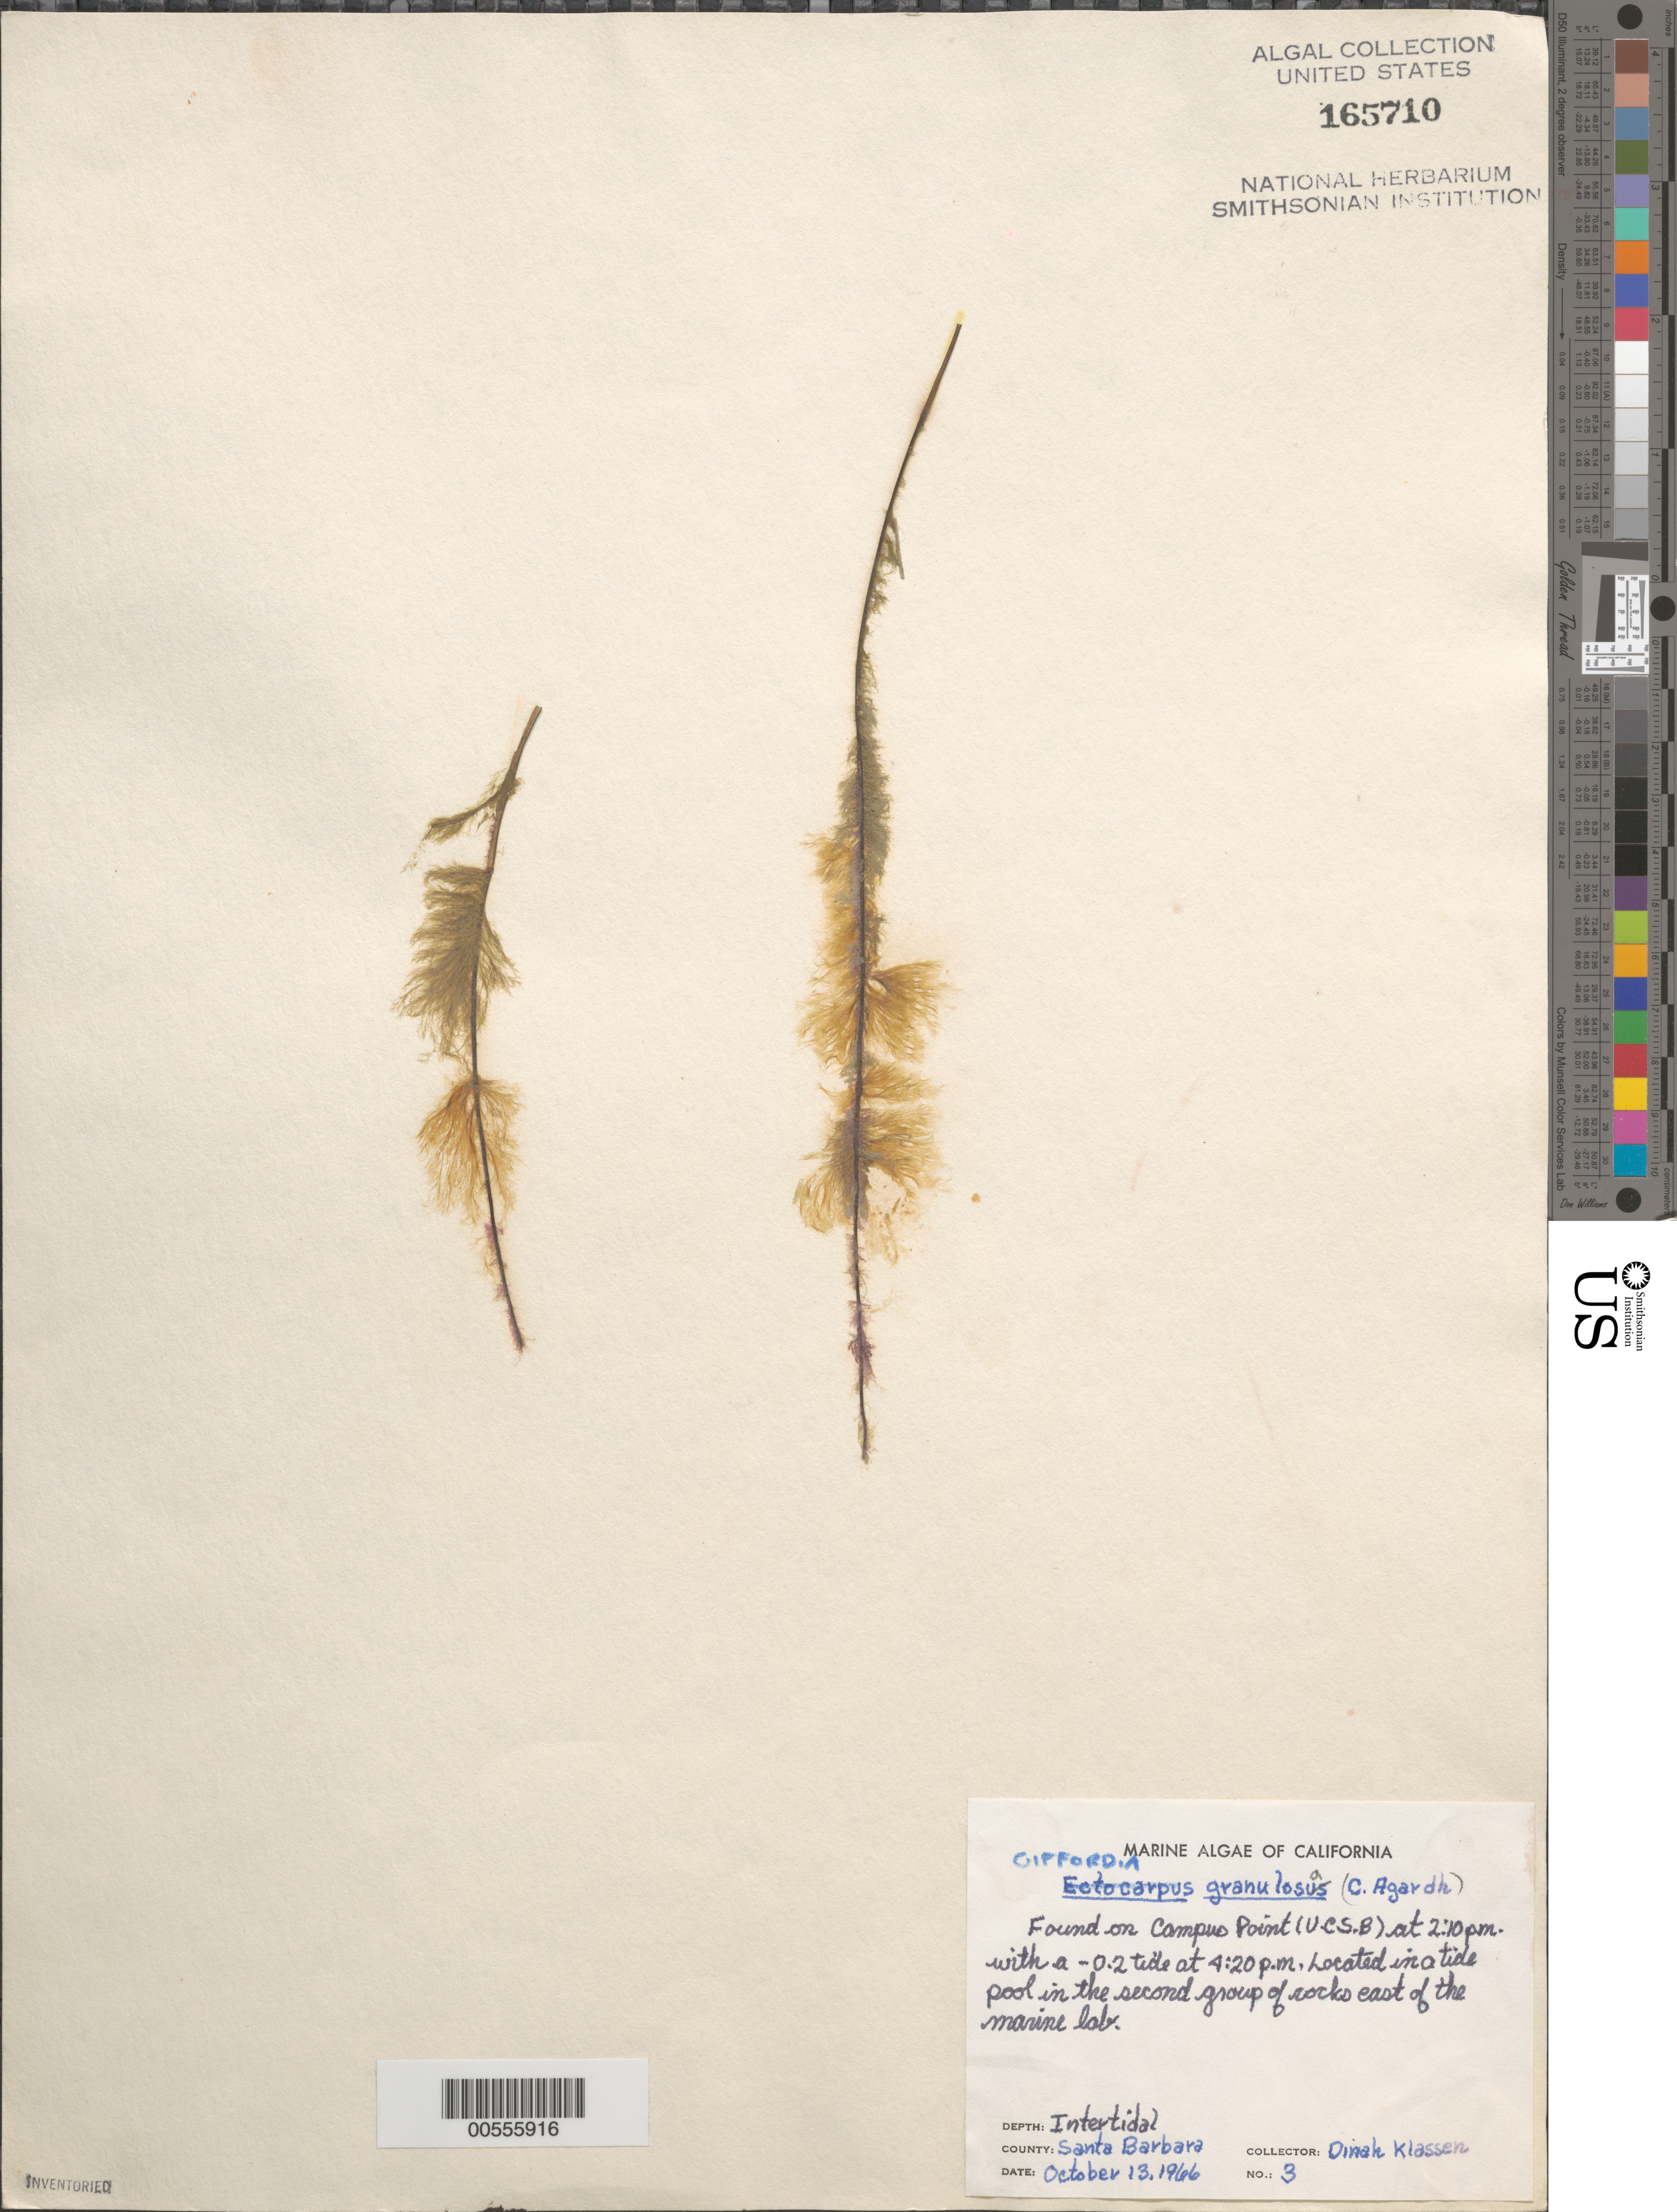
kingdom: Chromista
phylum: Ochrophyta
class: Phaeophyceae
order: Ectocarpales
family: Acinetosporaceae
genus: Hincksia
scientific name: Hincksia granulosa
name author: (Sm.) P.C. Silva in P.C. Silva et al.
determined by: Algae name updating Project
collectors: D. Klassen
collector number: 3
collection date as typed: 13 Oct 1966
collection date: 1966-10-13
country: United States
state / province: California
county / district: Santa Barbara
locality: Campus Point, University of California Santa Barbara, east of marine laboratory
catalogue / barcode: US 165710